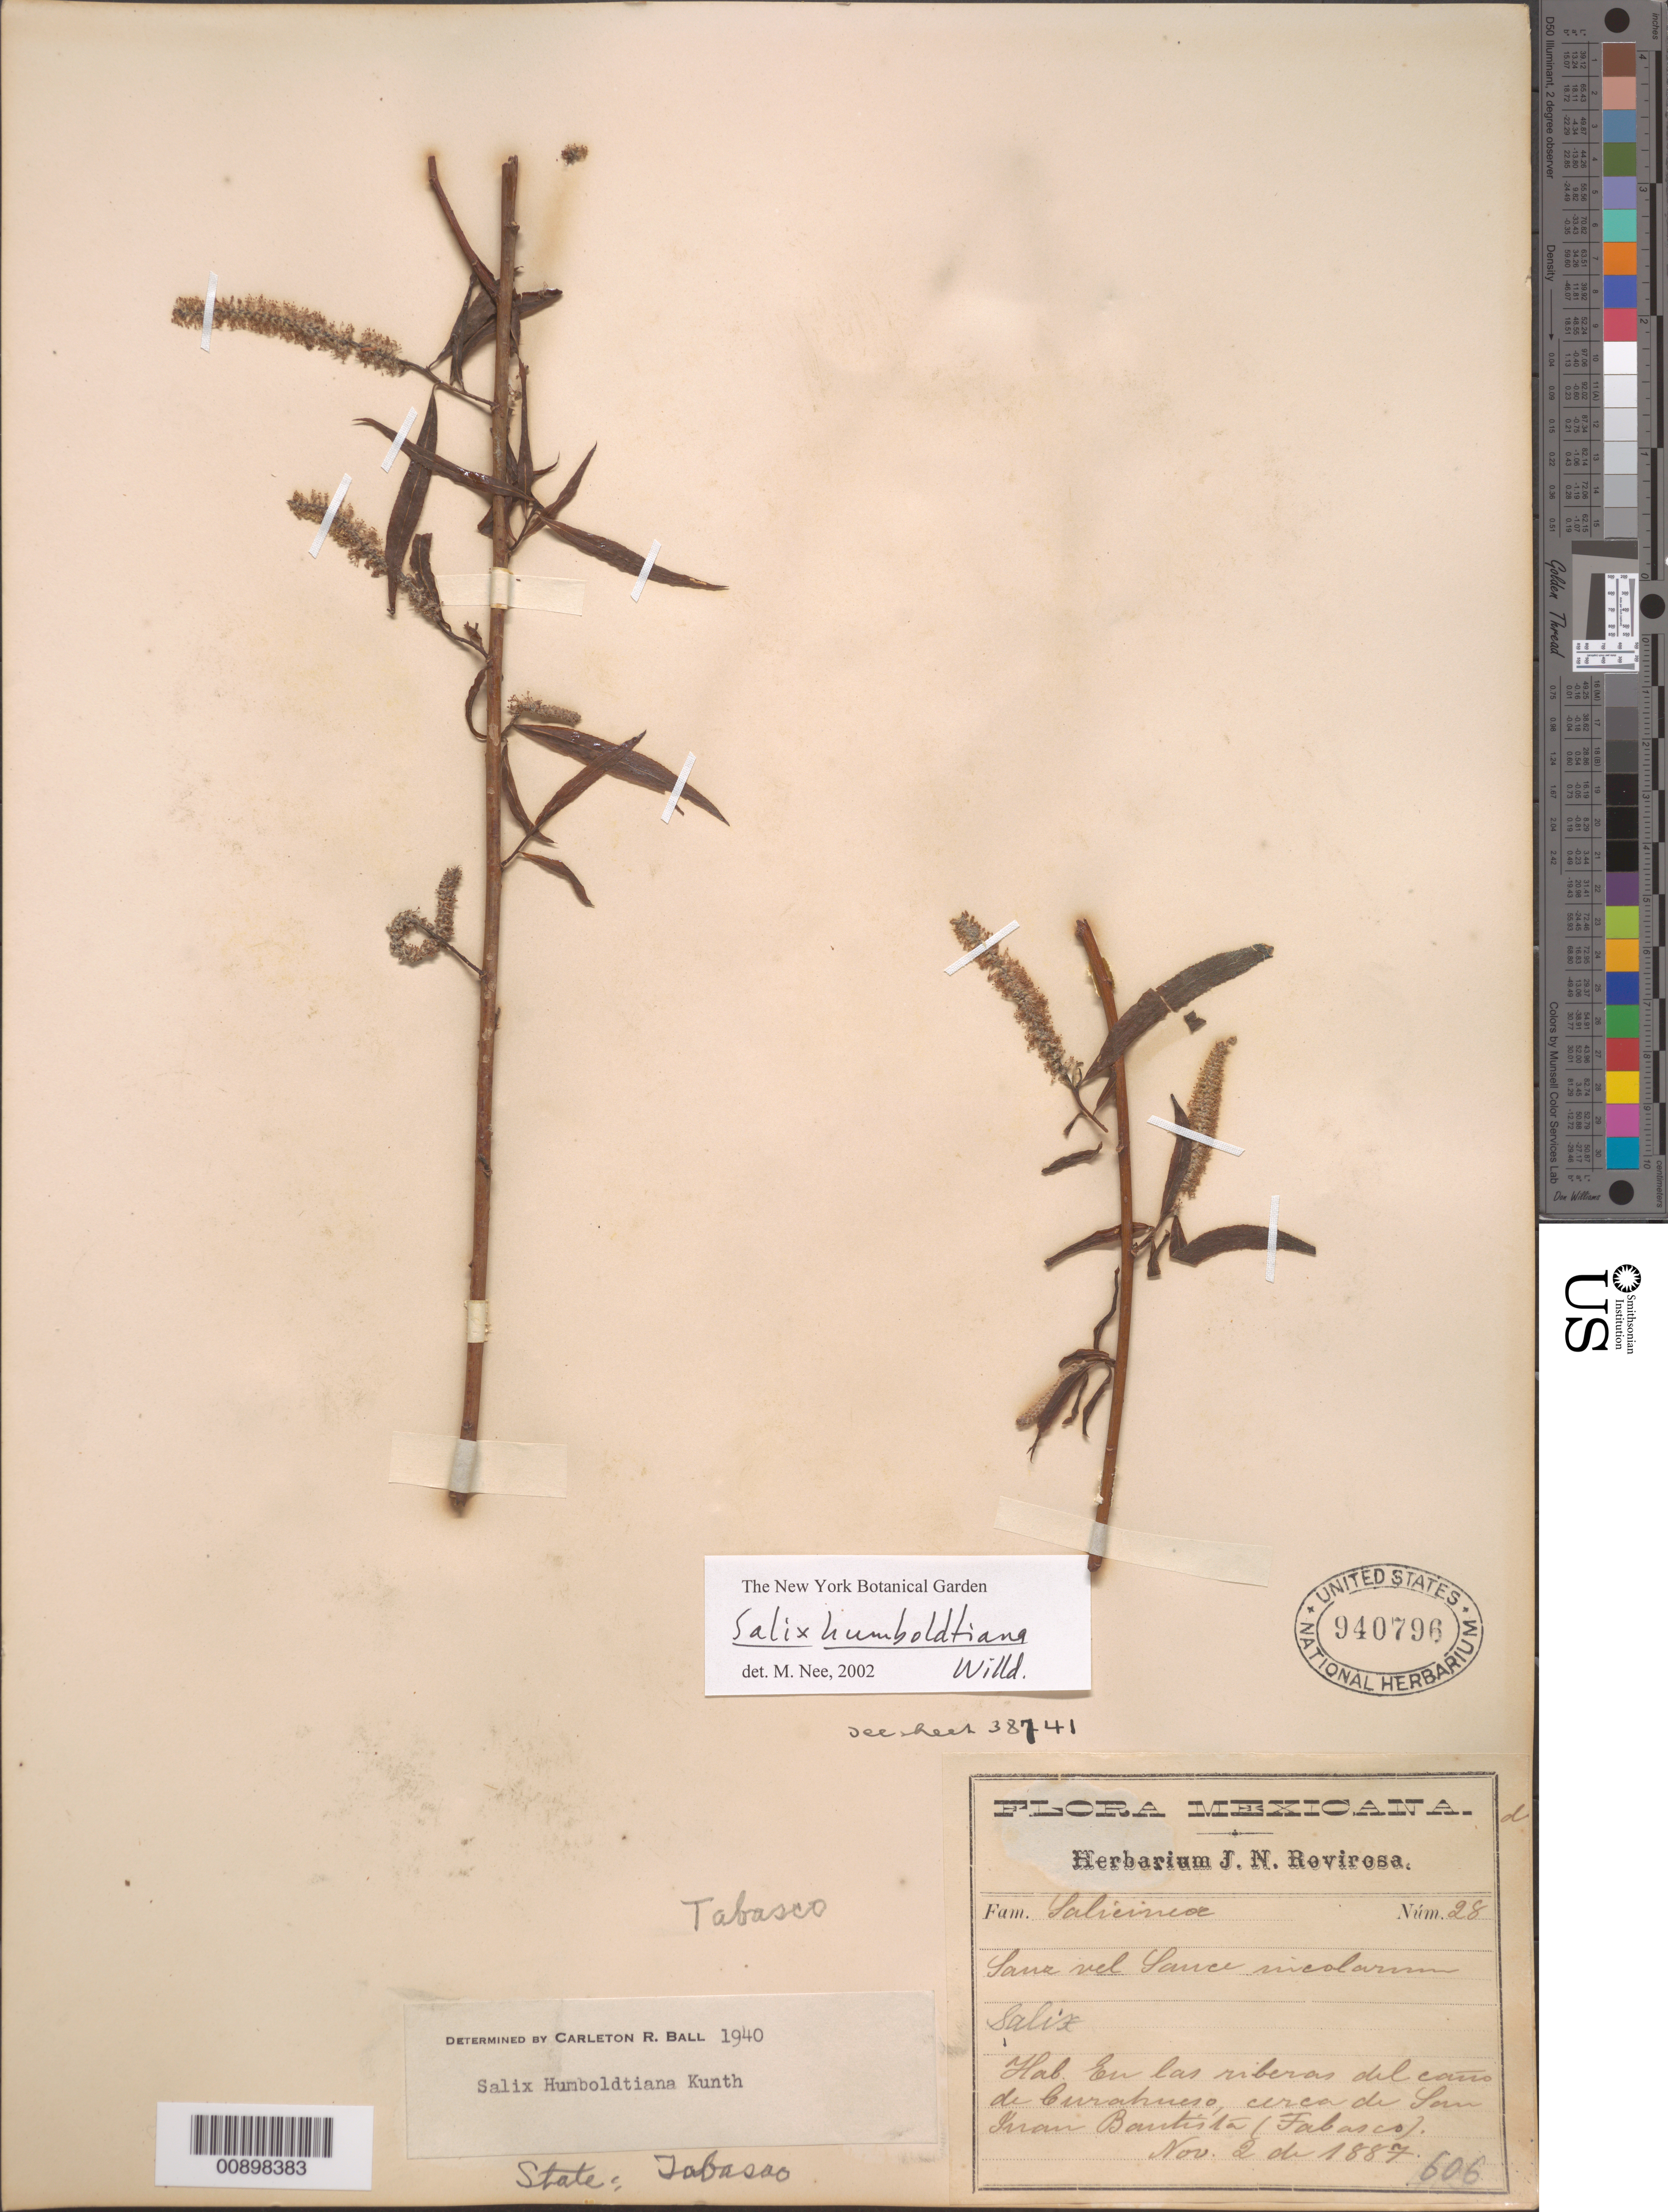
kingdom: Plantae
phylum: Tracheophyta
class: Magnoliopsida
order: Malpighiales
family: Salicaceae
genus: Salix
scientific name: Salix humboldtiana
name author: Willd.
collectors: J. N. Rovirosa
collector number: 28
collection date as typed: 02 Nov 1887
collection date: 1887-11-02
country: Mexico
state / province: Tabasco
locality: Riberas del caño de Curahueso de San Juan Bautista (Tabasco).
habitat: Riberas del caño.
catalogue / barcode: US 940796